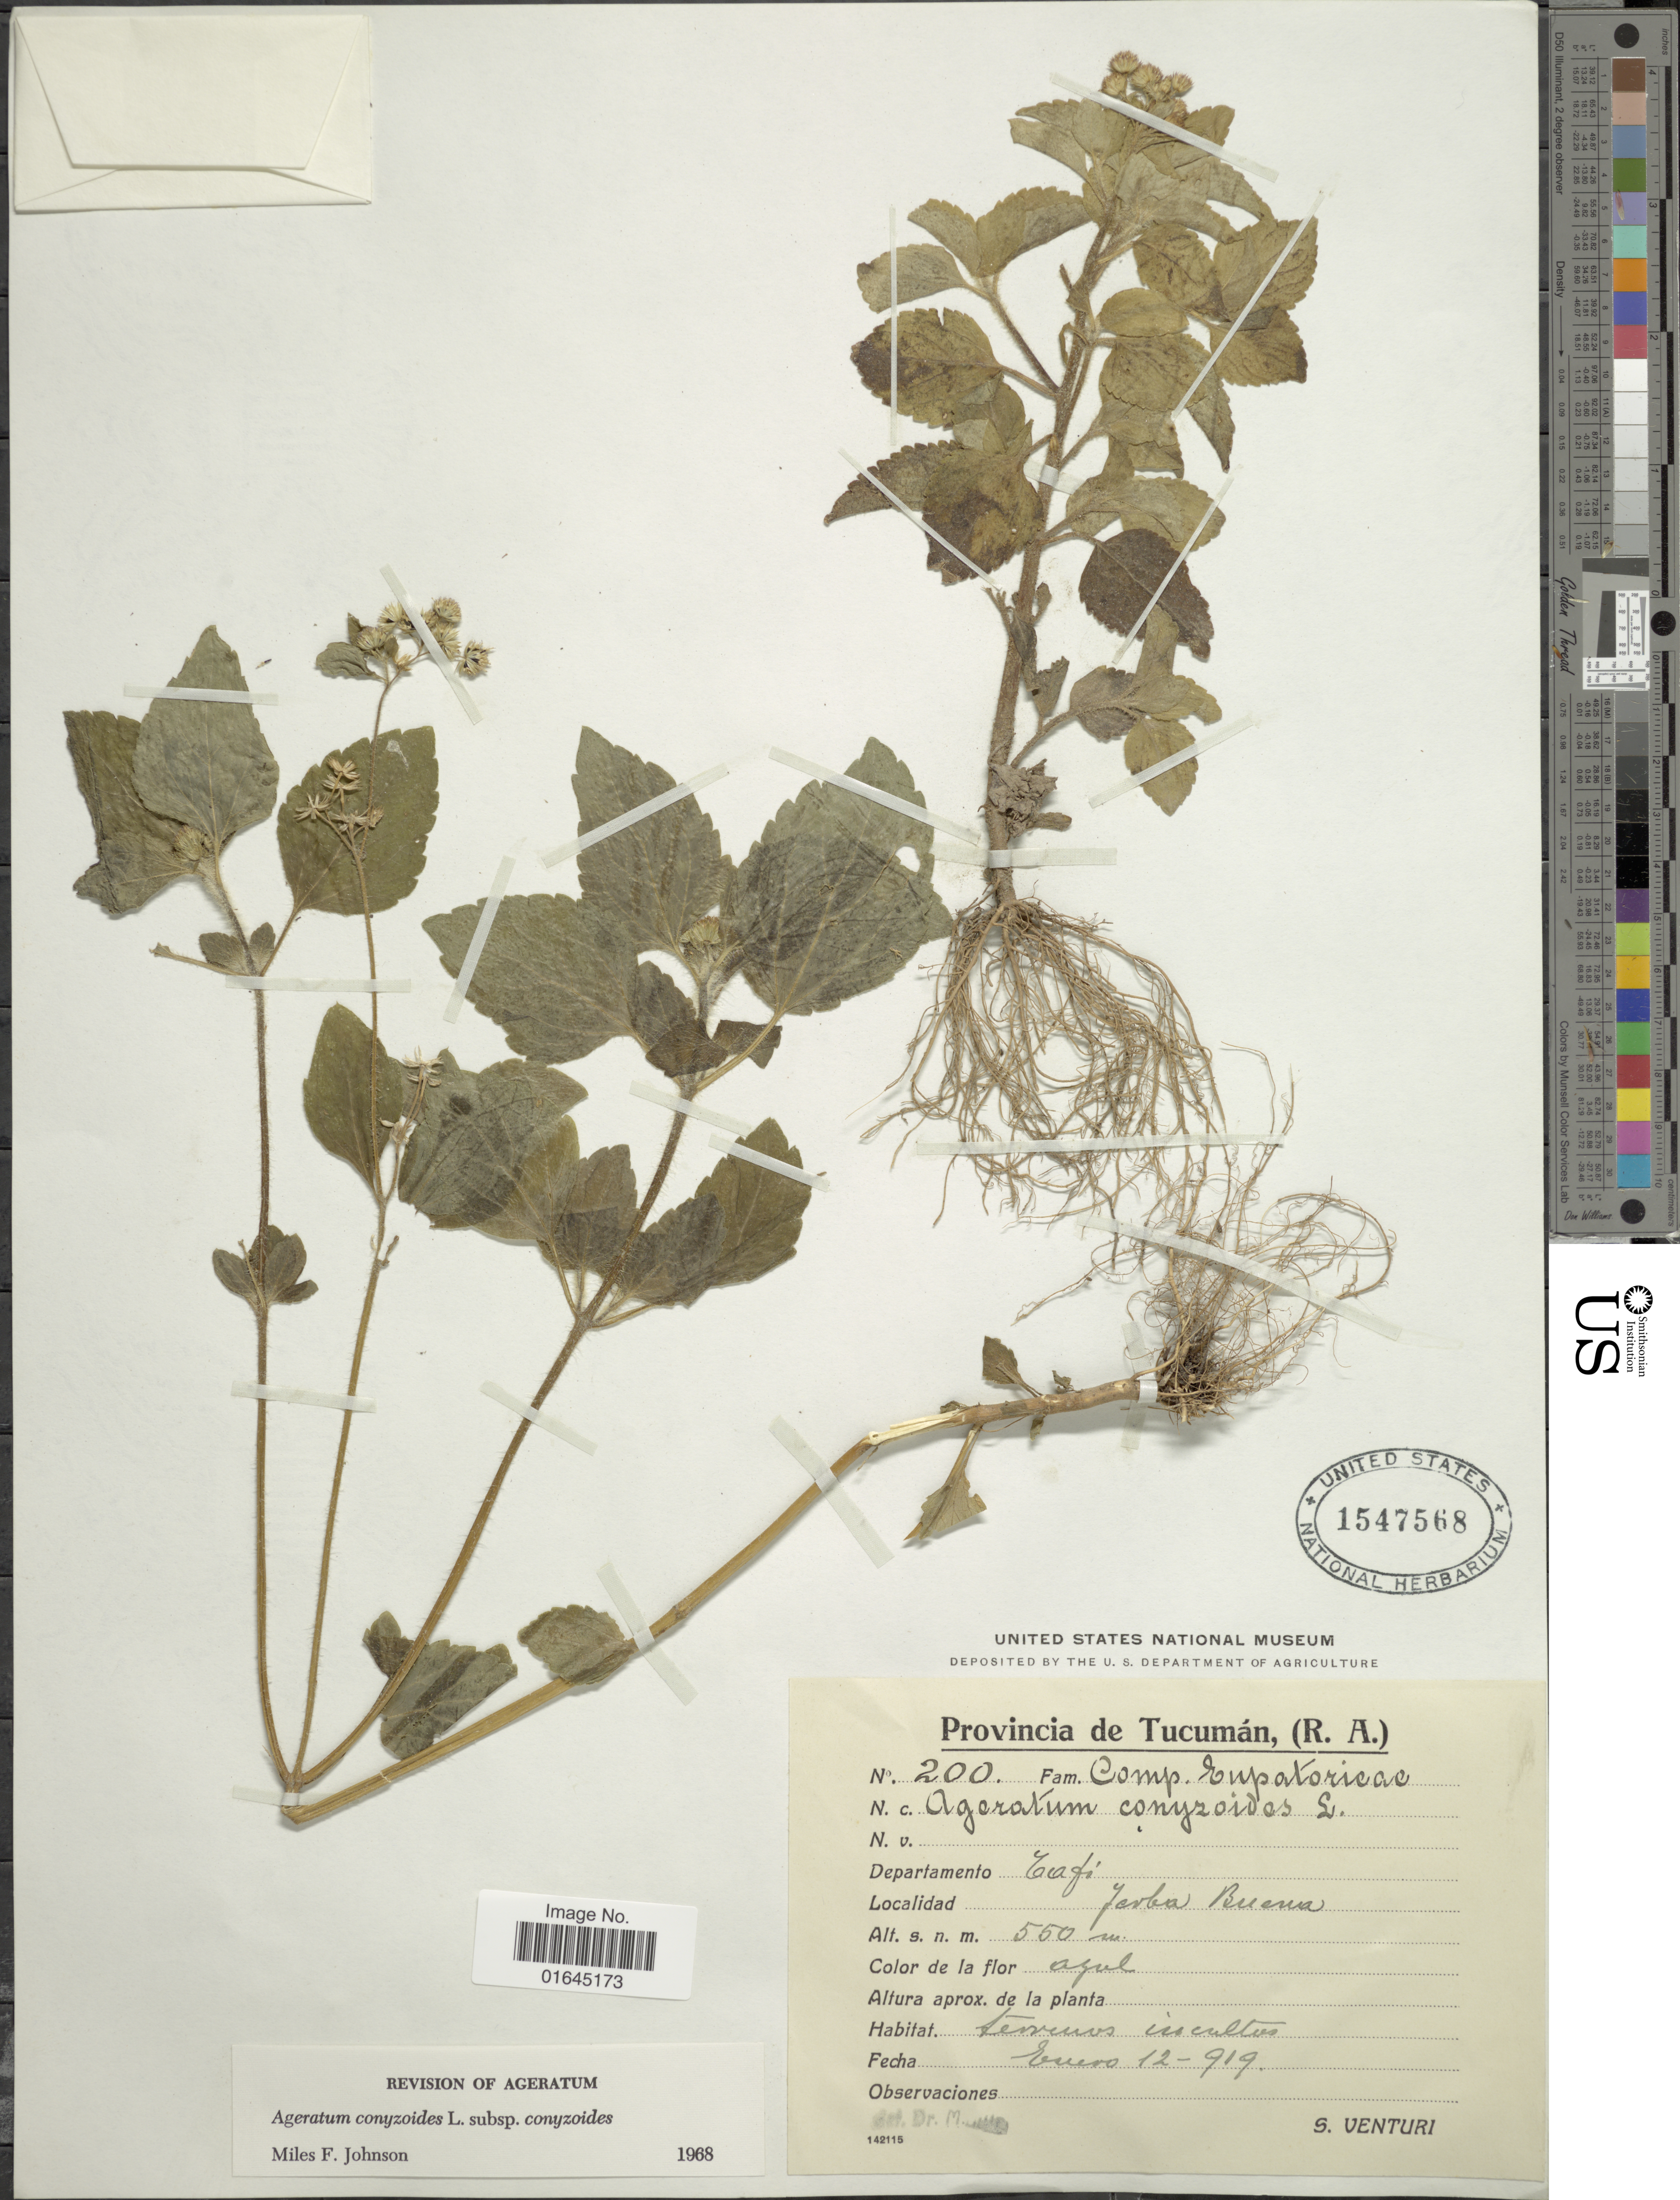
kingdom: Plantae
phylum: Tracheophyta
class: Magnoliopsida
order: Asterales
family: Asteraceae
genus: Ageratum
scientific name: Ageratum conyzoides subsp. conyzoides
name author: L.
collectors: S. Venturi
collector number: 200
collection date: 1919-01-12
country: Argentina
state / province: Tucuman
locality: Departamento Gafi, Jerba Buena.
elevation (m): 550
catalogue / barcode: US 1547568